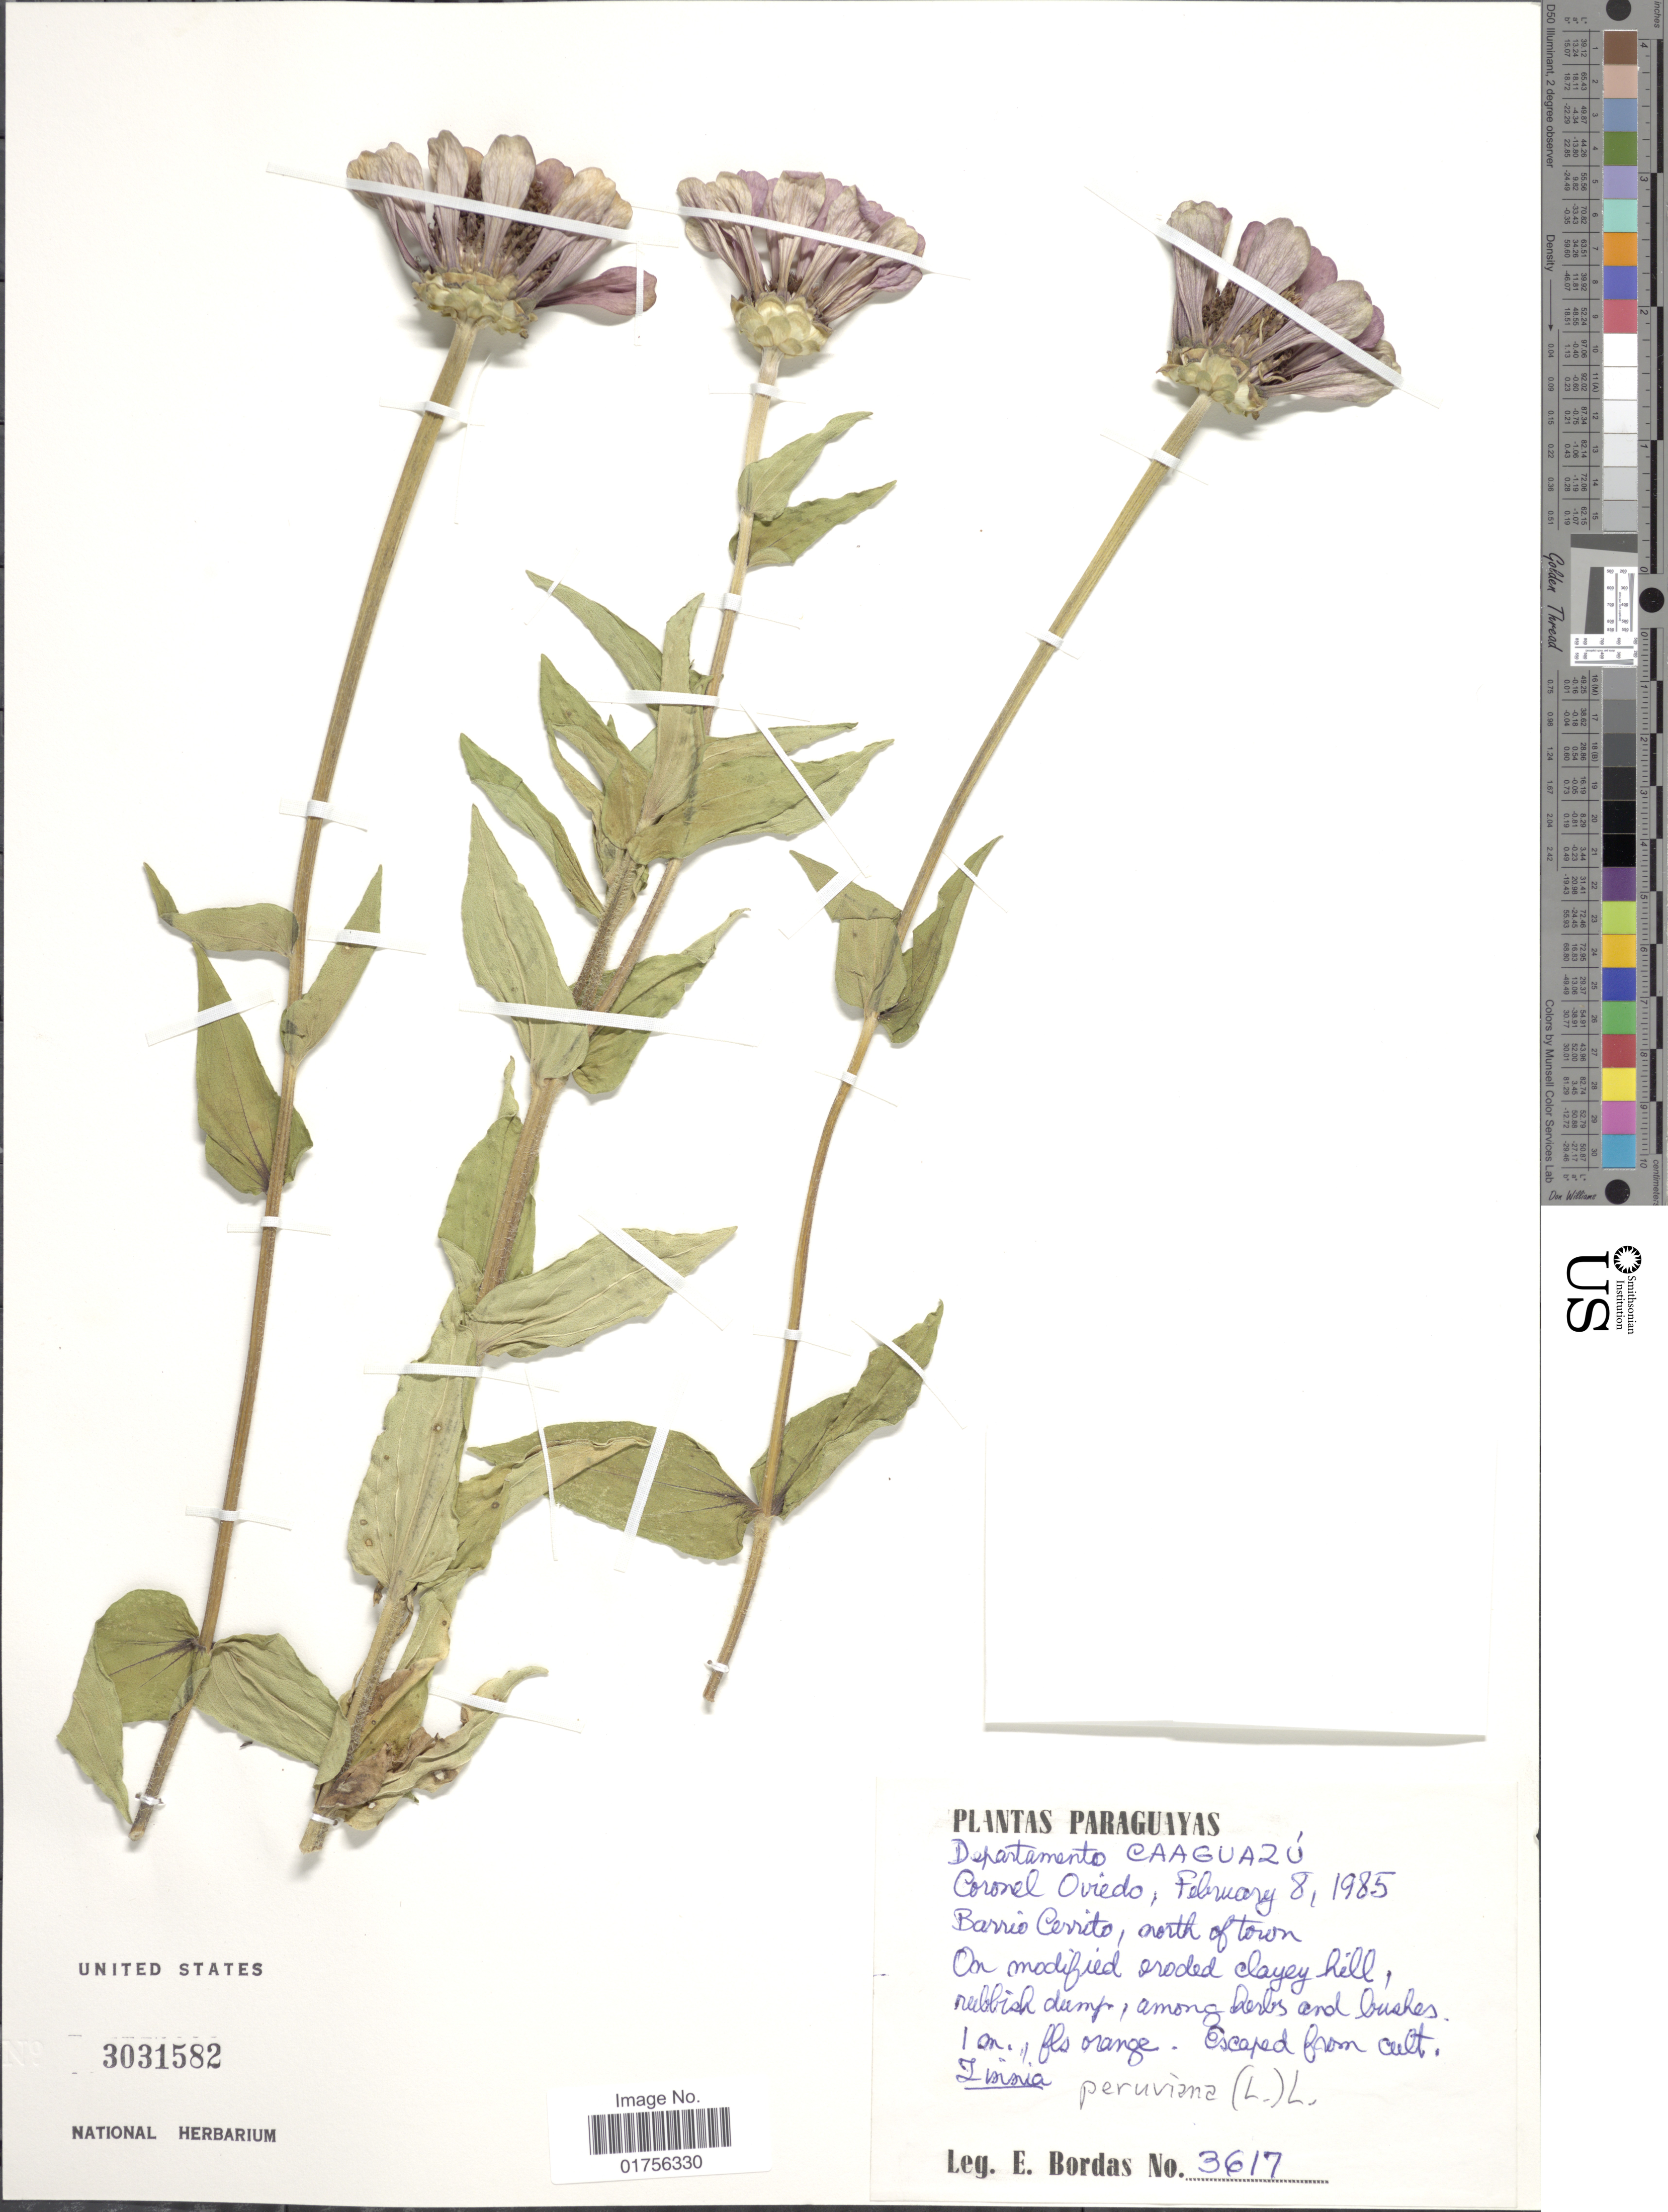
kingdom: Plantae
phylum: Tracheophyta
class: Magnoliopsida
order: Asterales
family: Asteraceae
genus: Zinnia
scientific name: Zinnia peruviana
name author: (L.) L.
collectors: E. Bordas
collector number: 3617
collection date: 1985-02-08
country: Paraguay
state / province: Caaguazu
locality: Departamento Caaguazo, Coronel Oviedo, Barrio Cerrito, north of town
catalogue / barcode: US 3031582